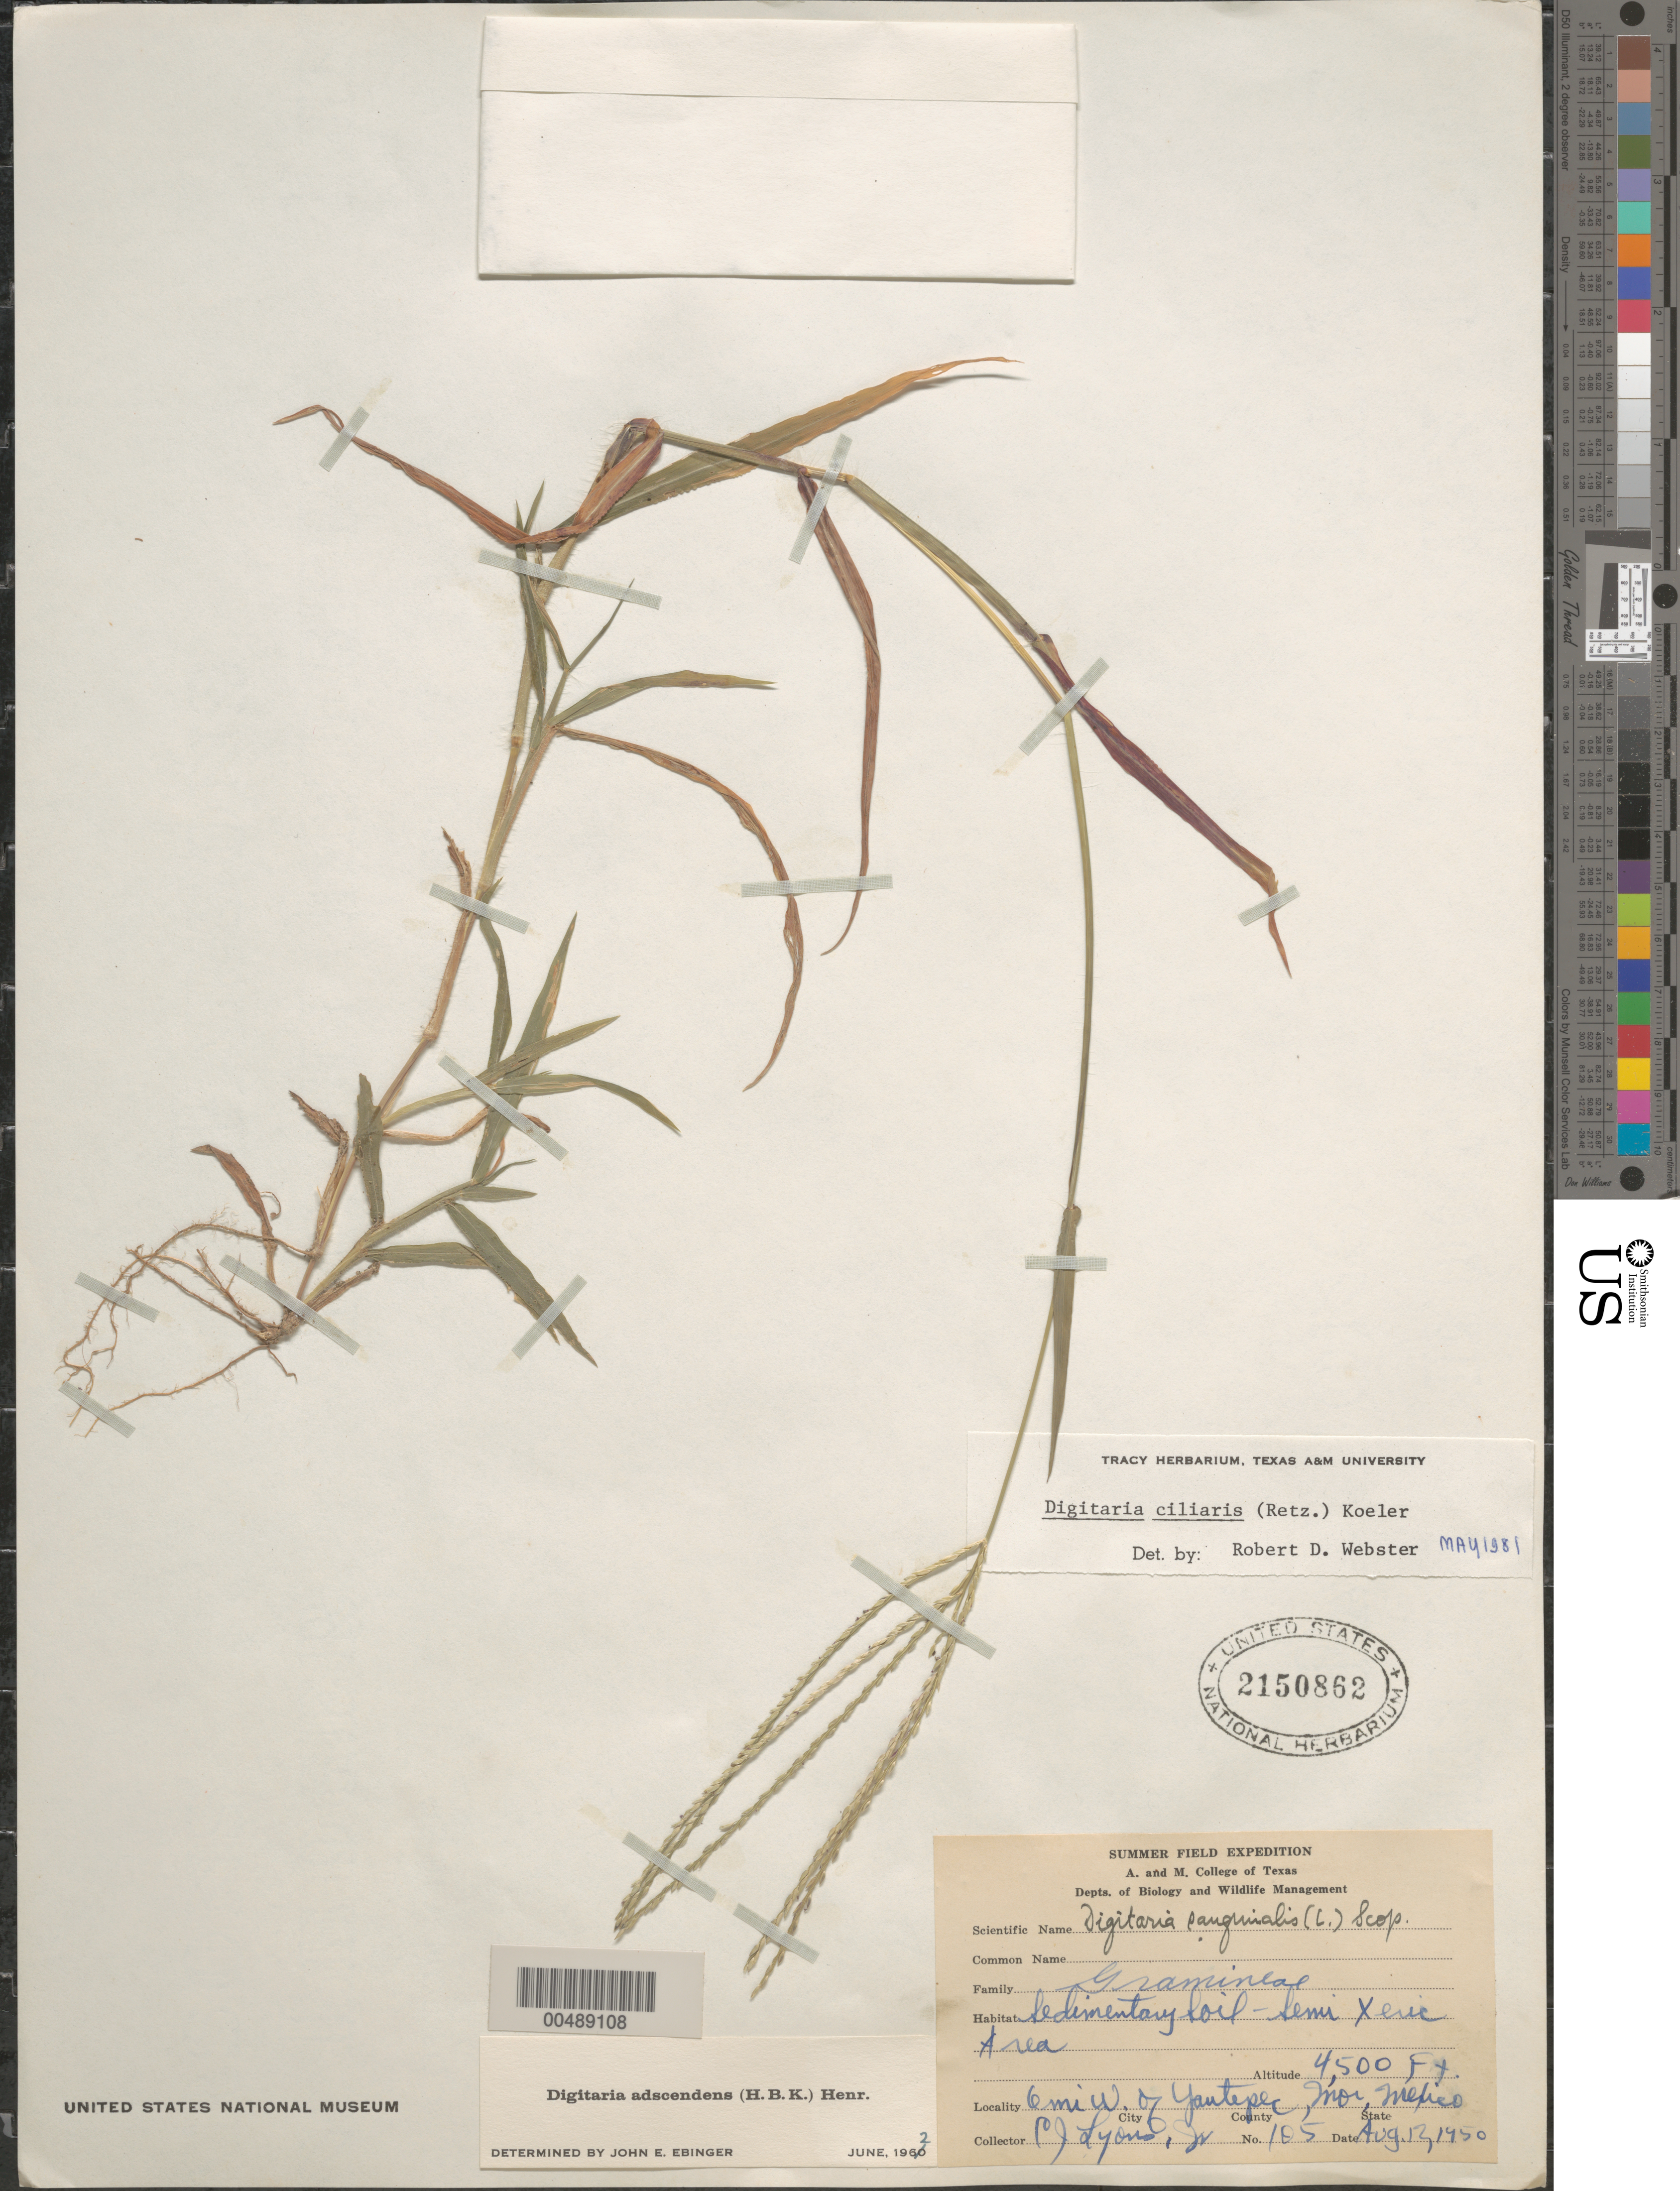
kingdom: Plantae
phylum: Tracheophyta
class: Liliopsida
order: Poales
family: Poaceae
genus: Digitaria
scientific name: Digitaria ciliaris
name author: (Retz.) Koeler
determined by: Webster, Robert D.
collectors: C. Lyons Jr.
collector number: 105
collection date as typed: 12 Aug 1950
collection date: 1950-08-12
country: Mexico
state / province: Morelos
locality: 6 mi W of Yantepec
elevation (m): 1372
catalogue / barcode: US 2150862